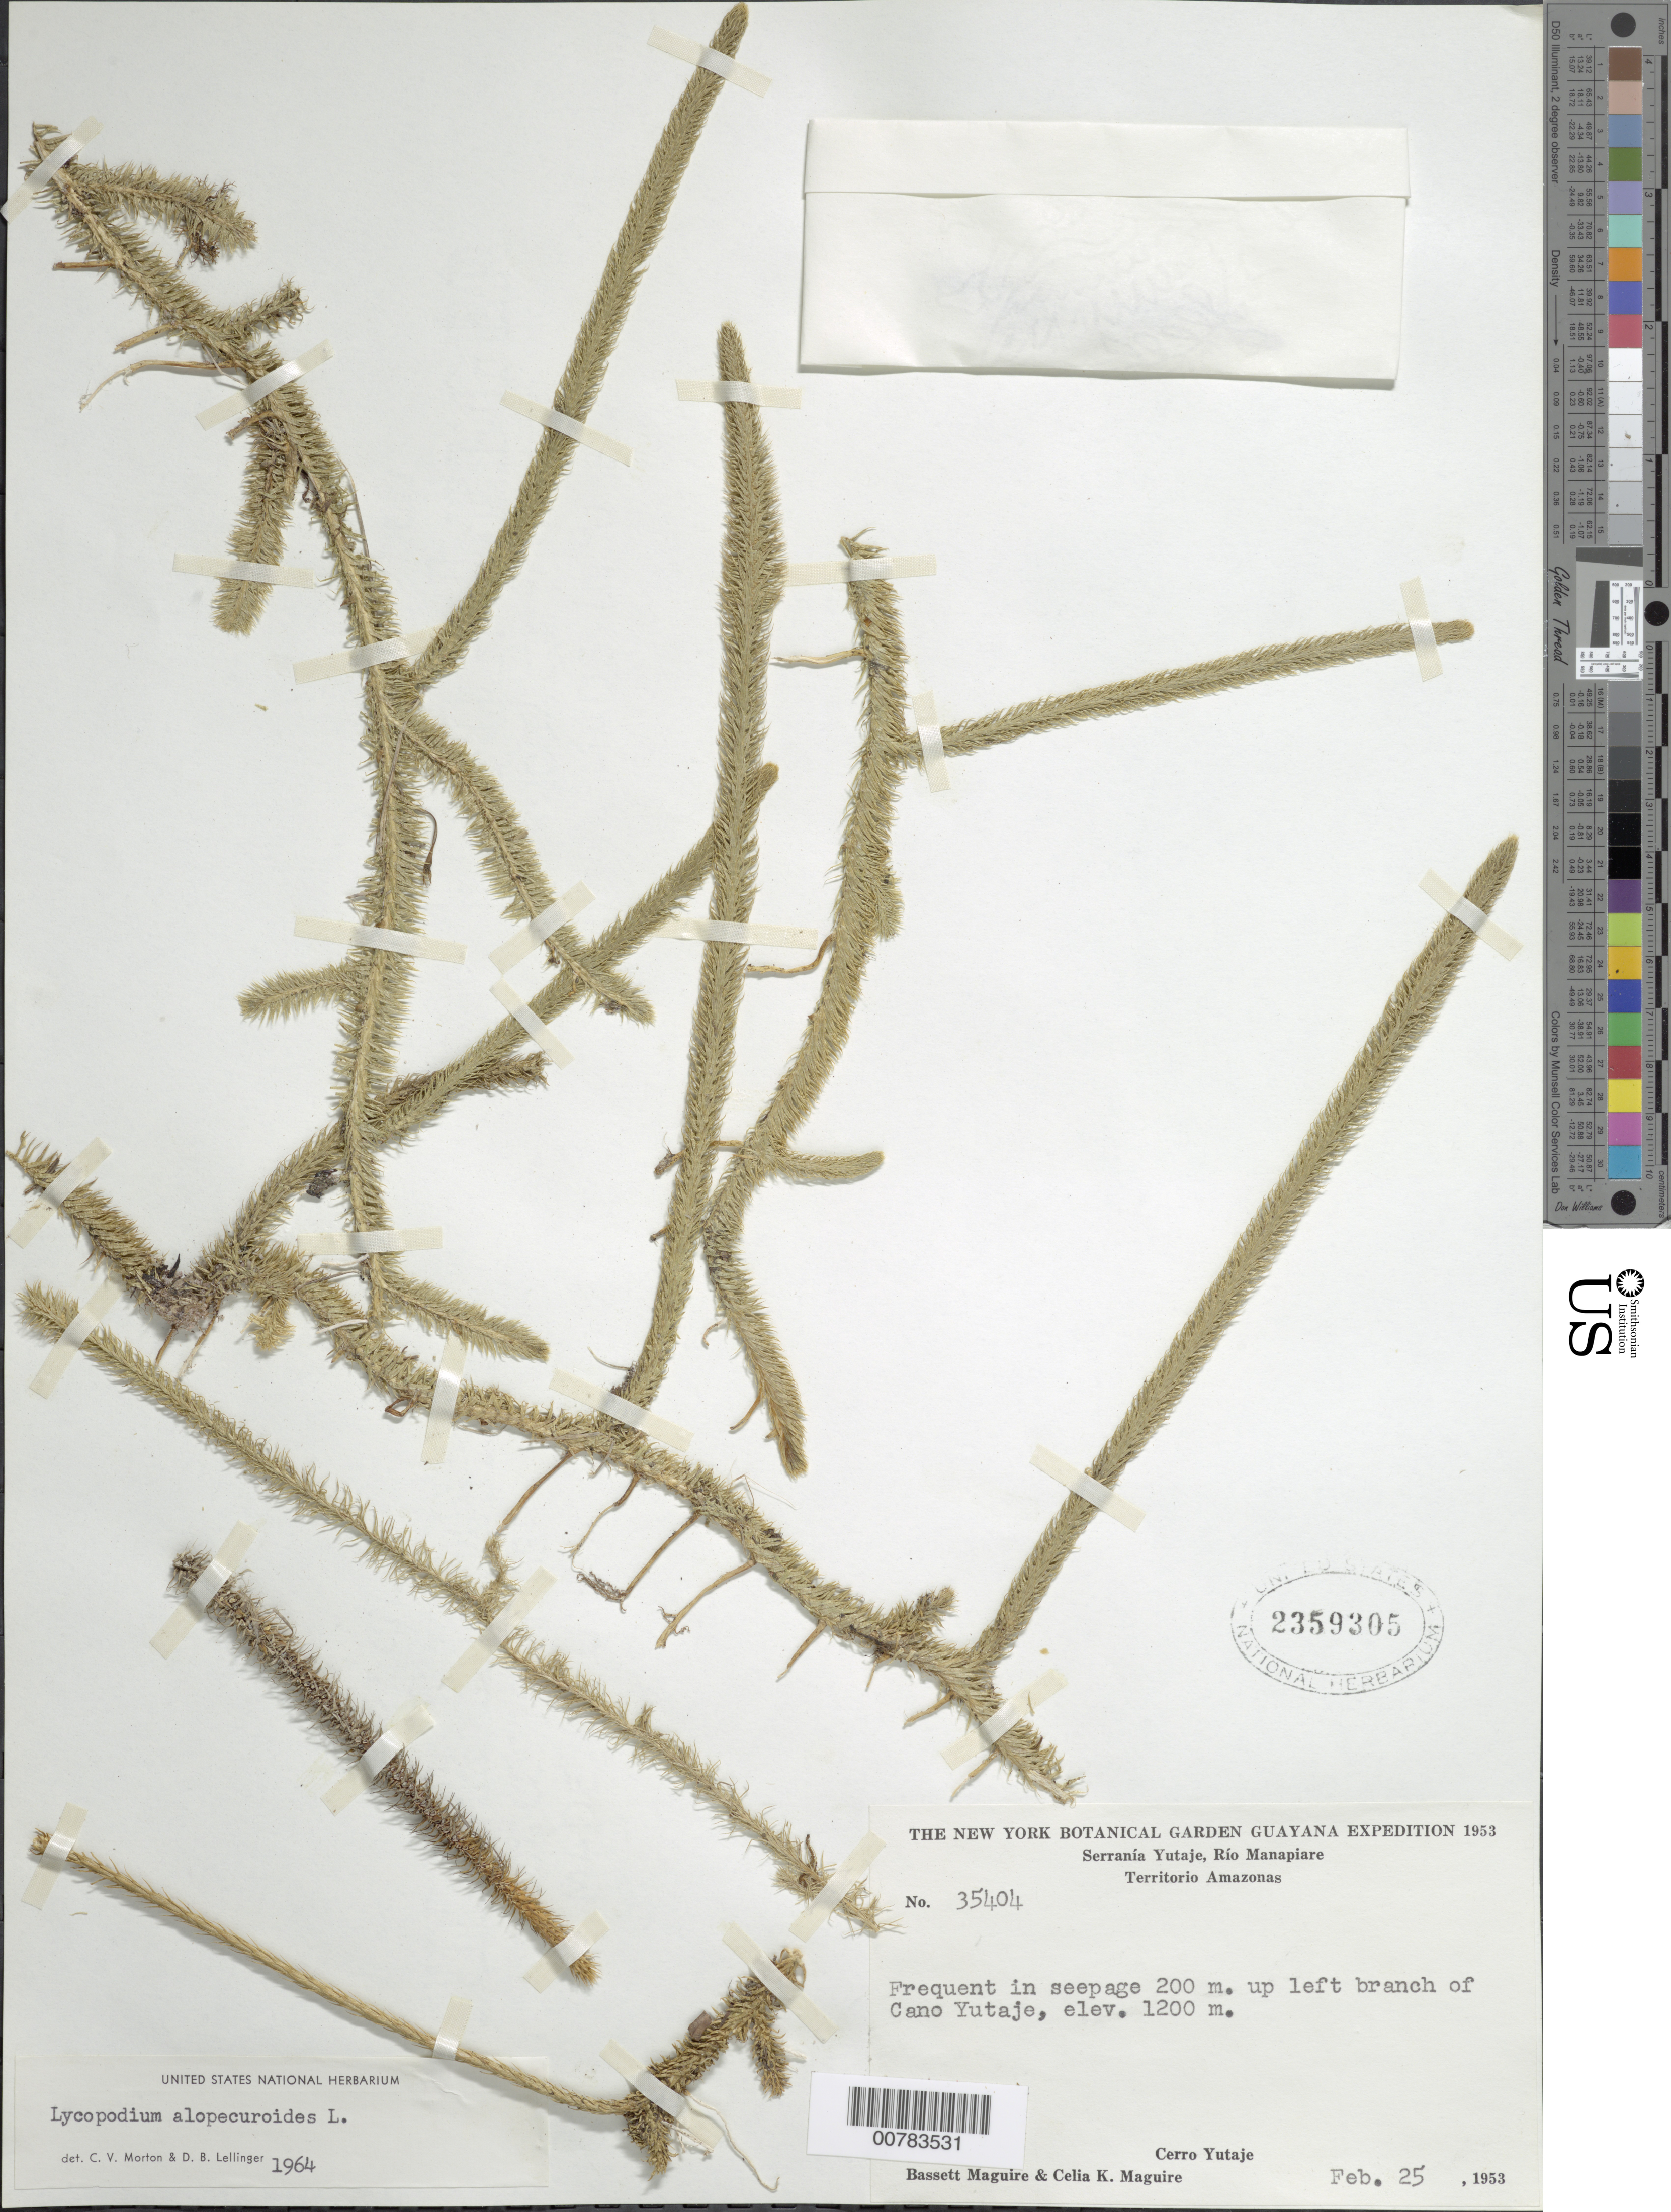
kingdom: Plantae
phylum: Tracheophyta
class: Lycopodiopsida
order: Lycopodiales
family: Lycopodiaceae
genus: Lycopodiella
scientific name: Lycopodiella alopecuroides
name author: (L.) Cranfill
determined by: Morton, C. V.; Lellinger, D. B.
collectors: B. Maguire & C. K. Maguire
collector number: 35404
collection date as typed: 25-Feb-53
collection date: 1953-02-25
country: Venezuela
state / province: Amazonas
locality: Serranía Yutajé, Río Manapiare, Cerro Yutajé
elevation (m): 1200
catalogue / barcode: US 2359305